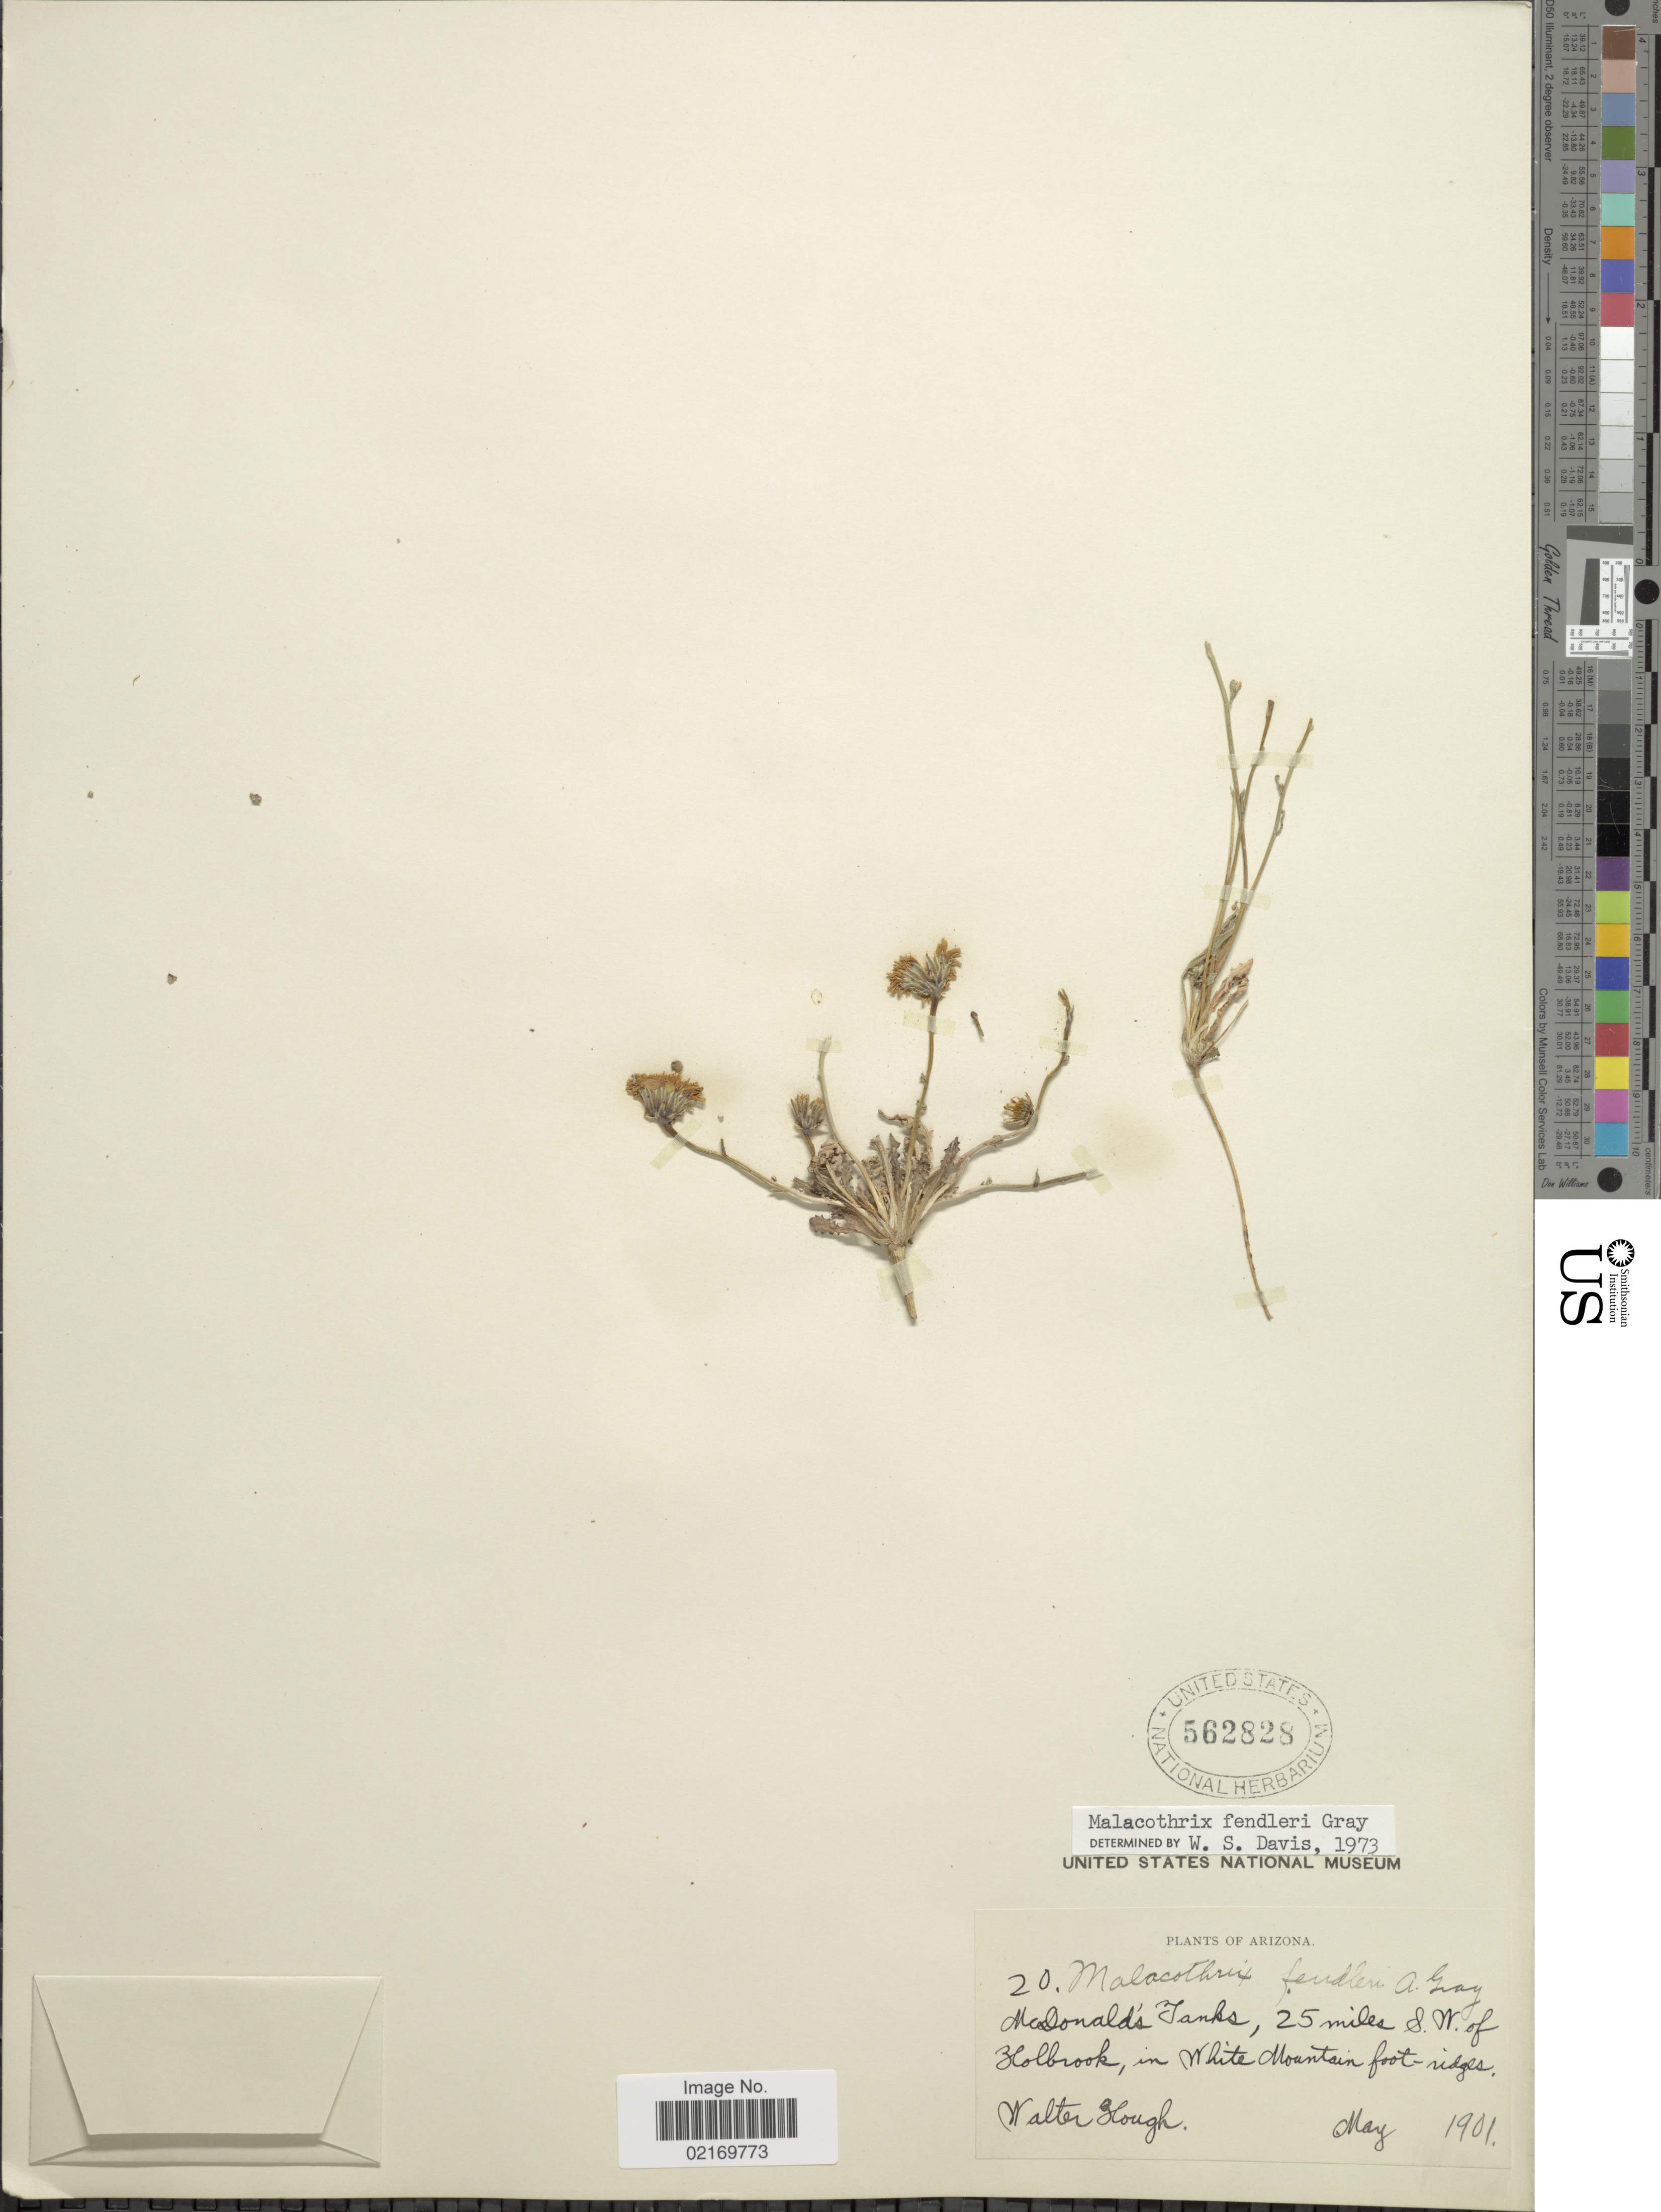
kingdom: Plantae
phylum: Tracheophyta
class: Magnoliopsida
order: Asterales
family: Asteraceae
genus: Malacothrix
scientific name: Malacothrix fendleri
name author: A. Gray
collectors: W. Hough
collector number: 20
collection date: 1901-05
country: United States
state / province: Arizona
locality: McDonald's Tanks, 25 miles S. W. of Holbrook, in White Mountain foot-ridges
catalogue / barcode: US 562828